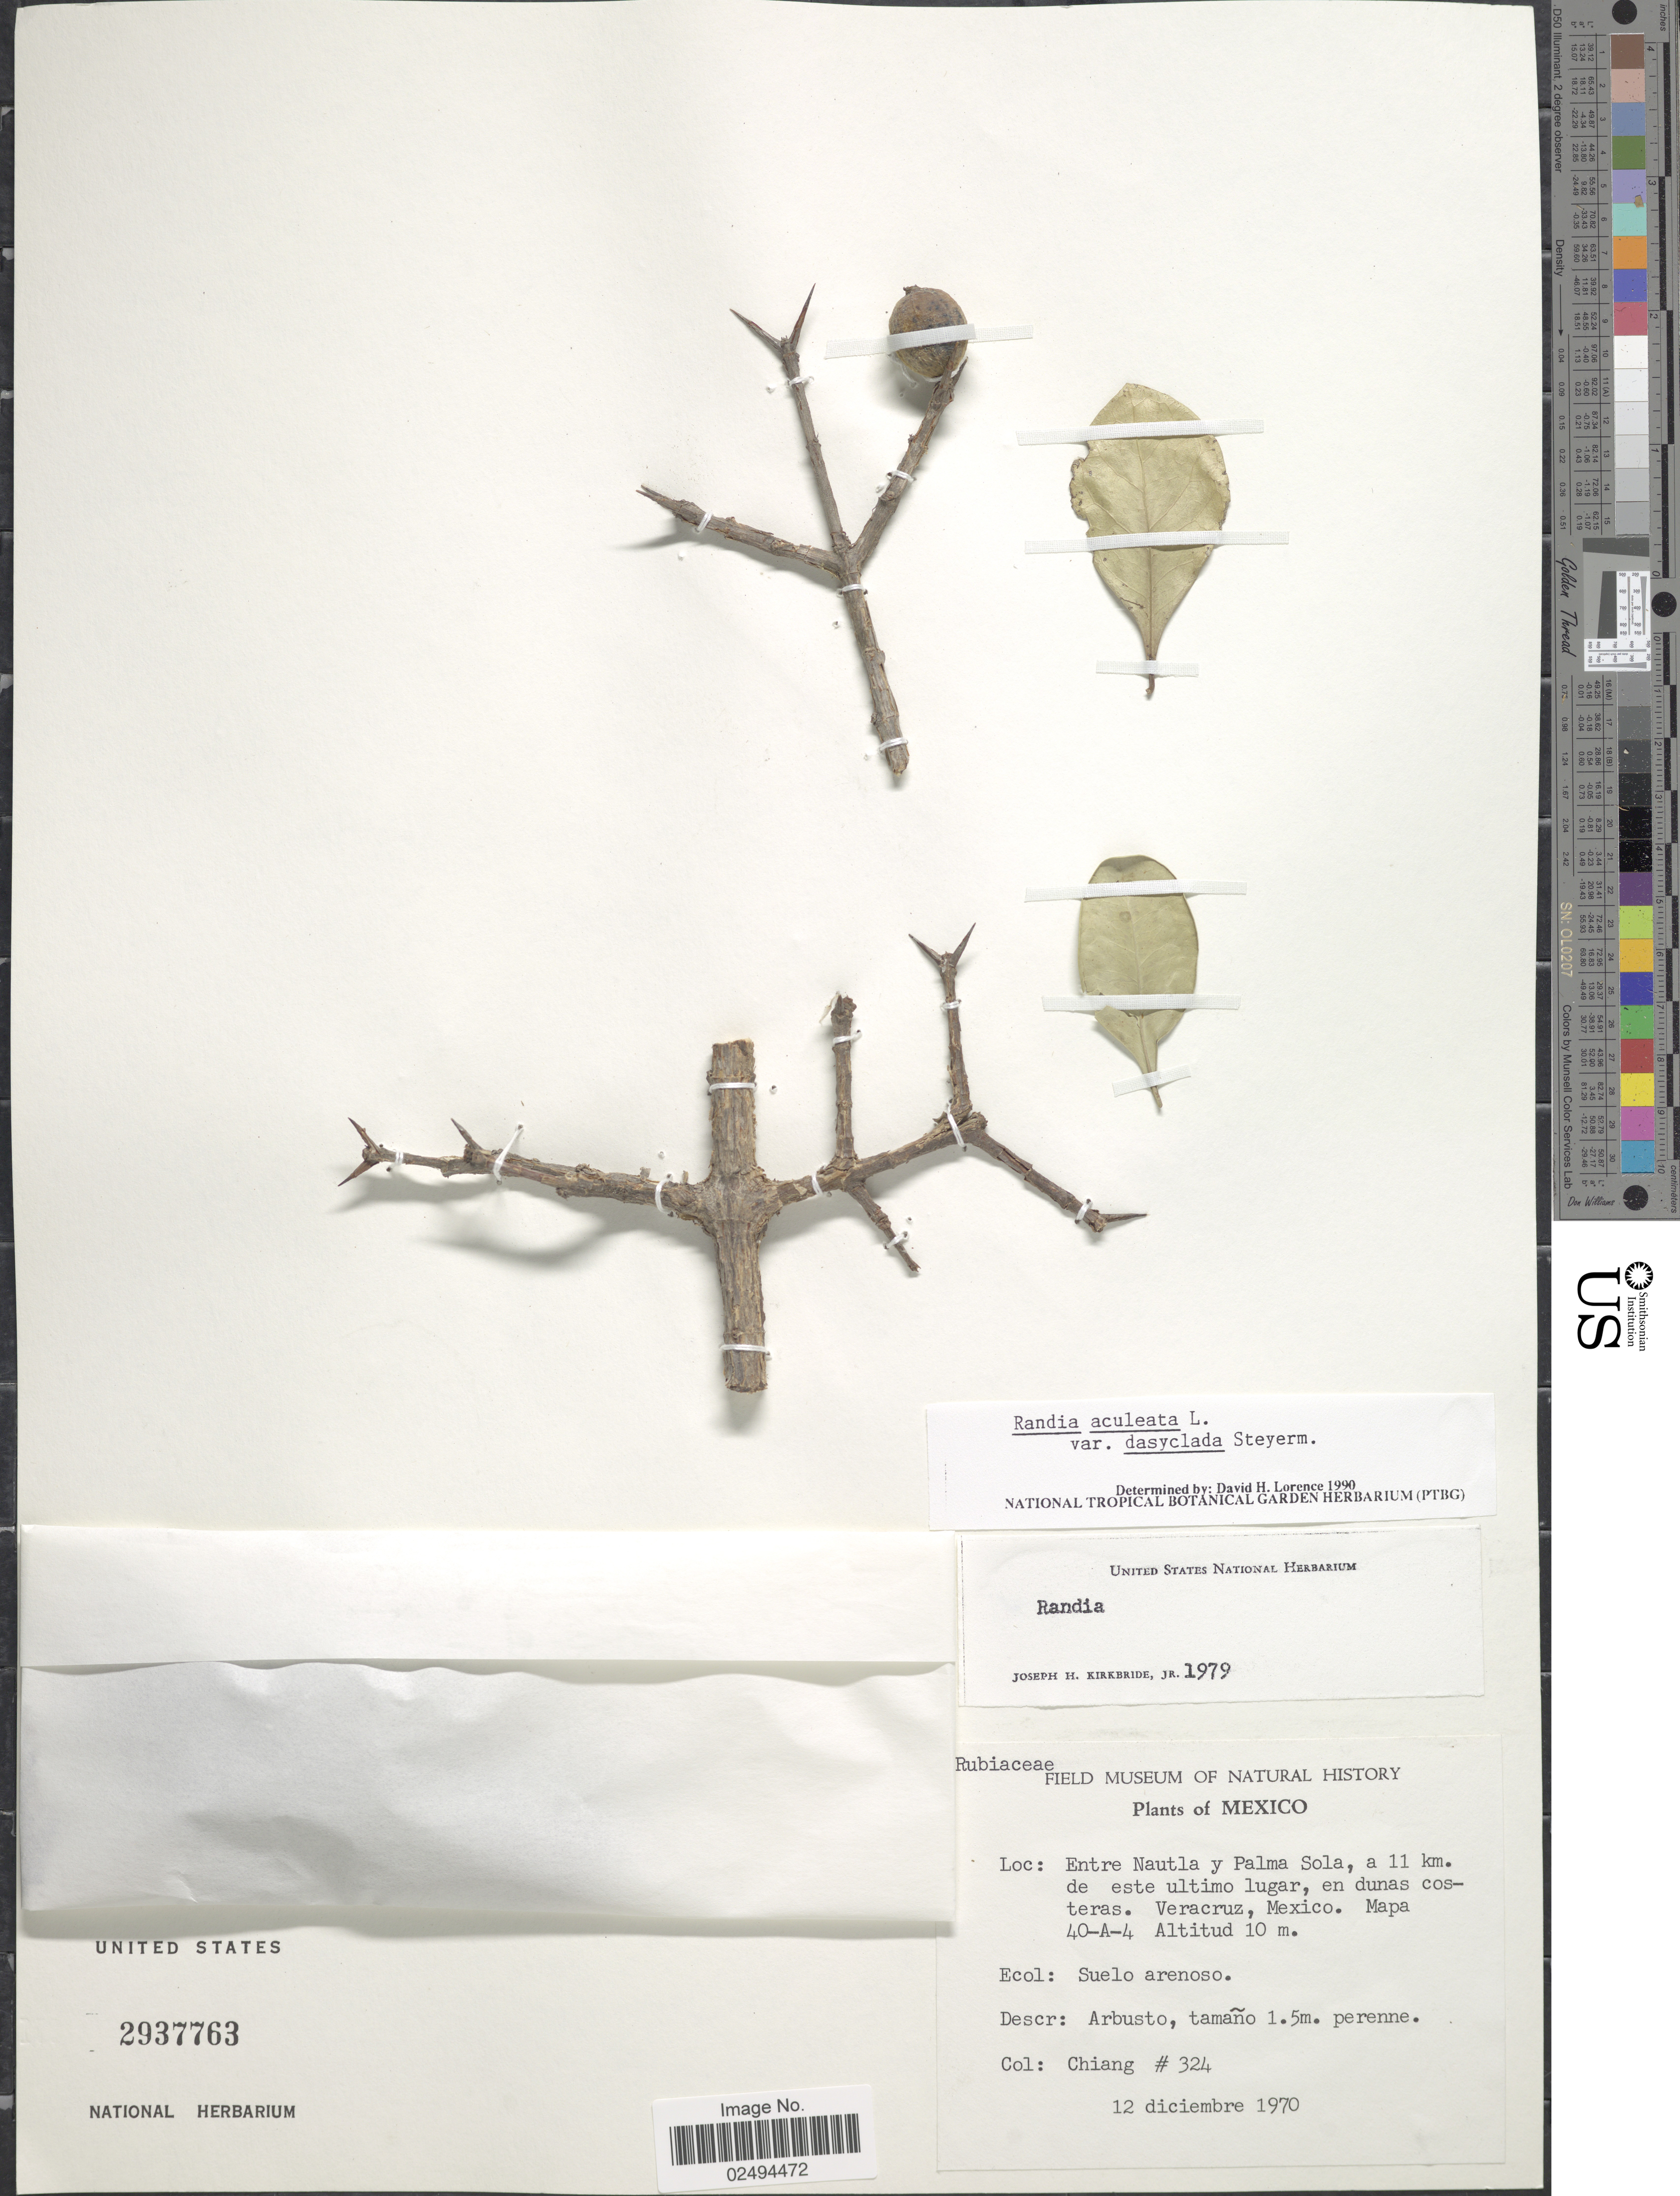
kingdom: Plantae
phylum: Tracheophyta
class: Magnoliopsida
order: Gentianales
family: Rubiaceae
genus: Randia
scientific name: Randia aculeata var. dasyclada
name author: Steyerm.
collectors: -. Chiang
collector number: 324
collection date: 1970-12-12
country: Mexico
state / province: Veracruz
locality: Entre Nautla y Palma Sola, a 11 km. de este ultimo lugar, en dunas costeras. Veracruz. Mapa 40-A-4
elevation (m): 10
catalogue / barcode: US 2937763